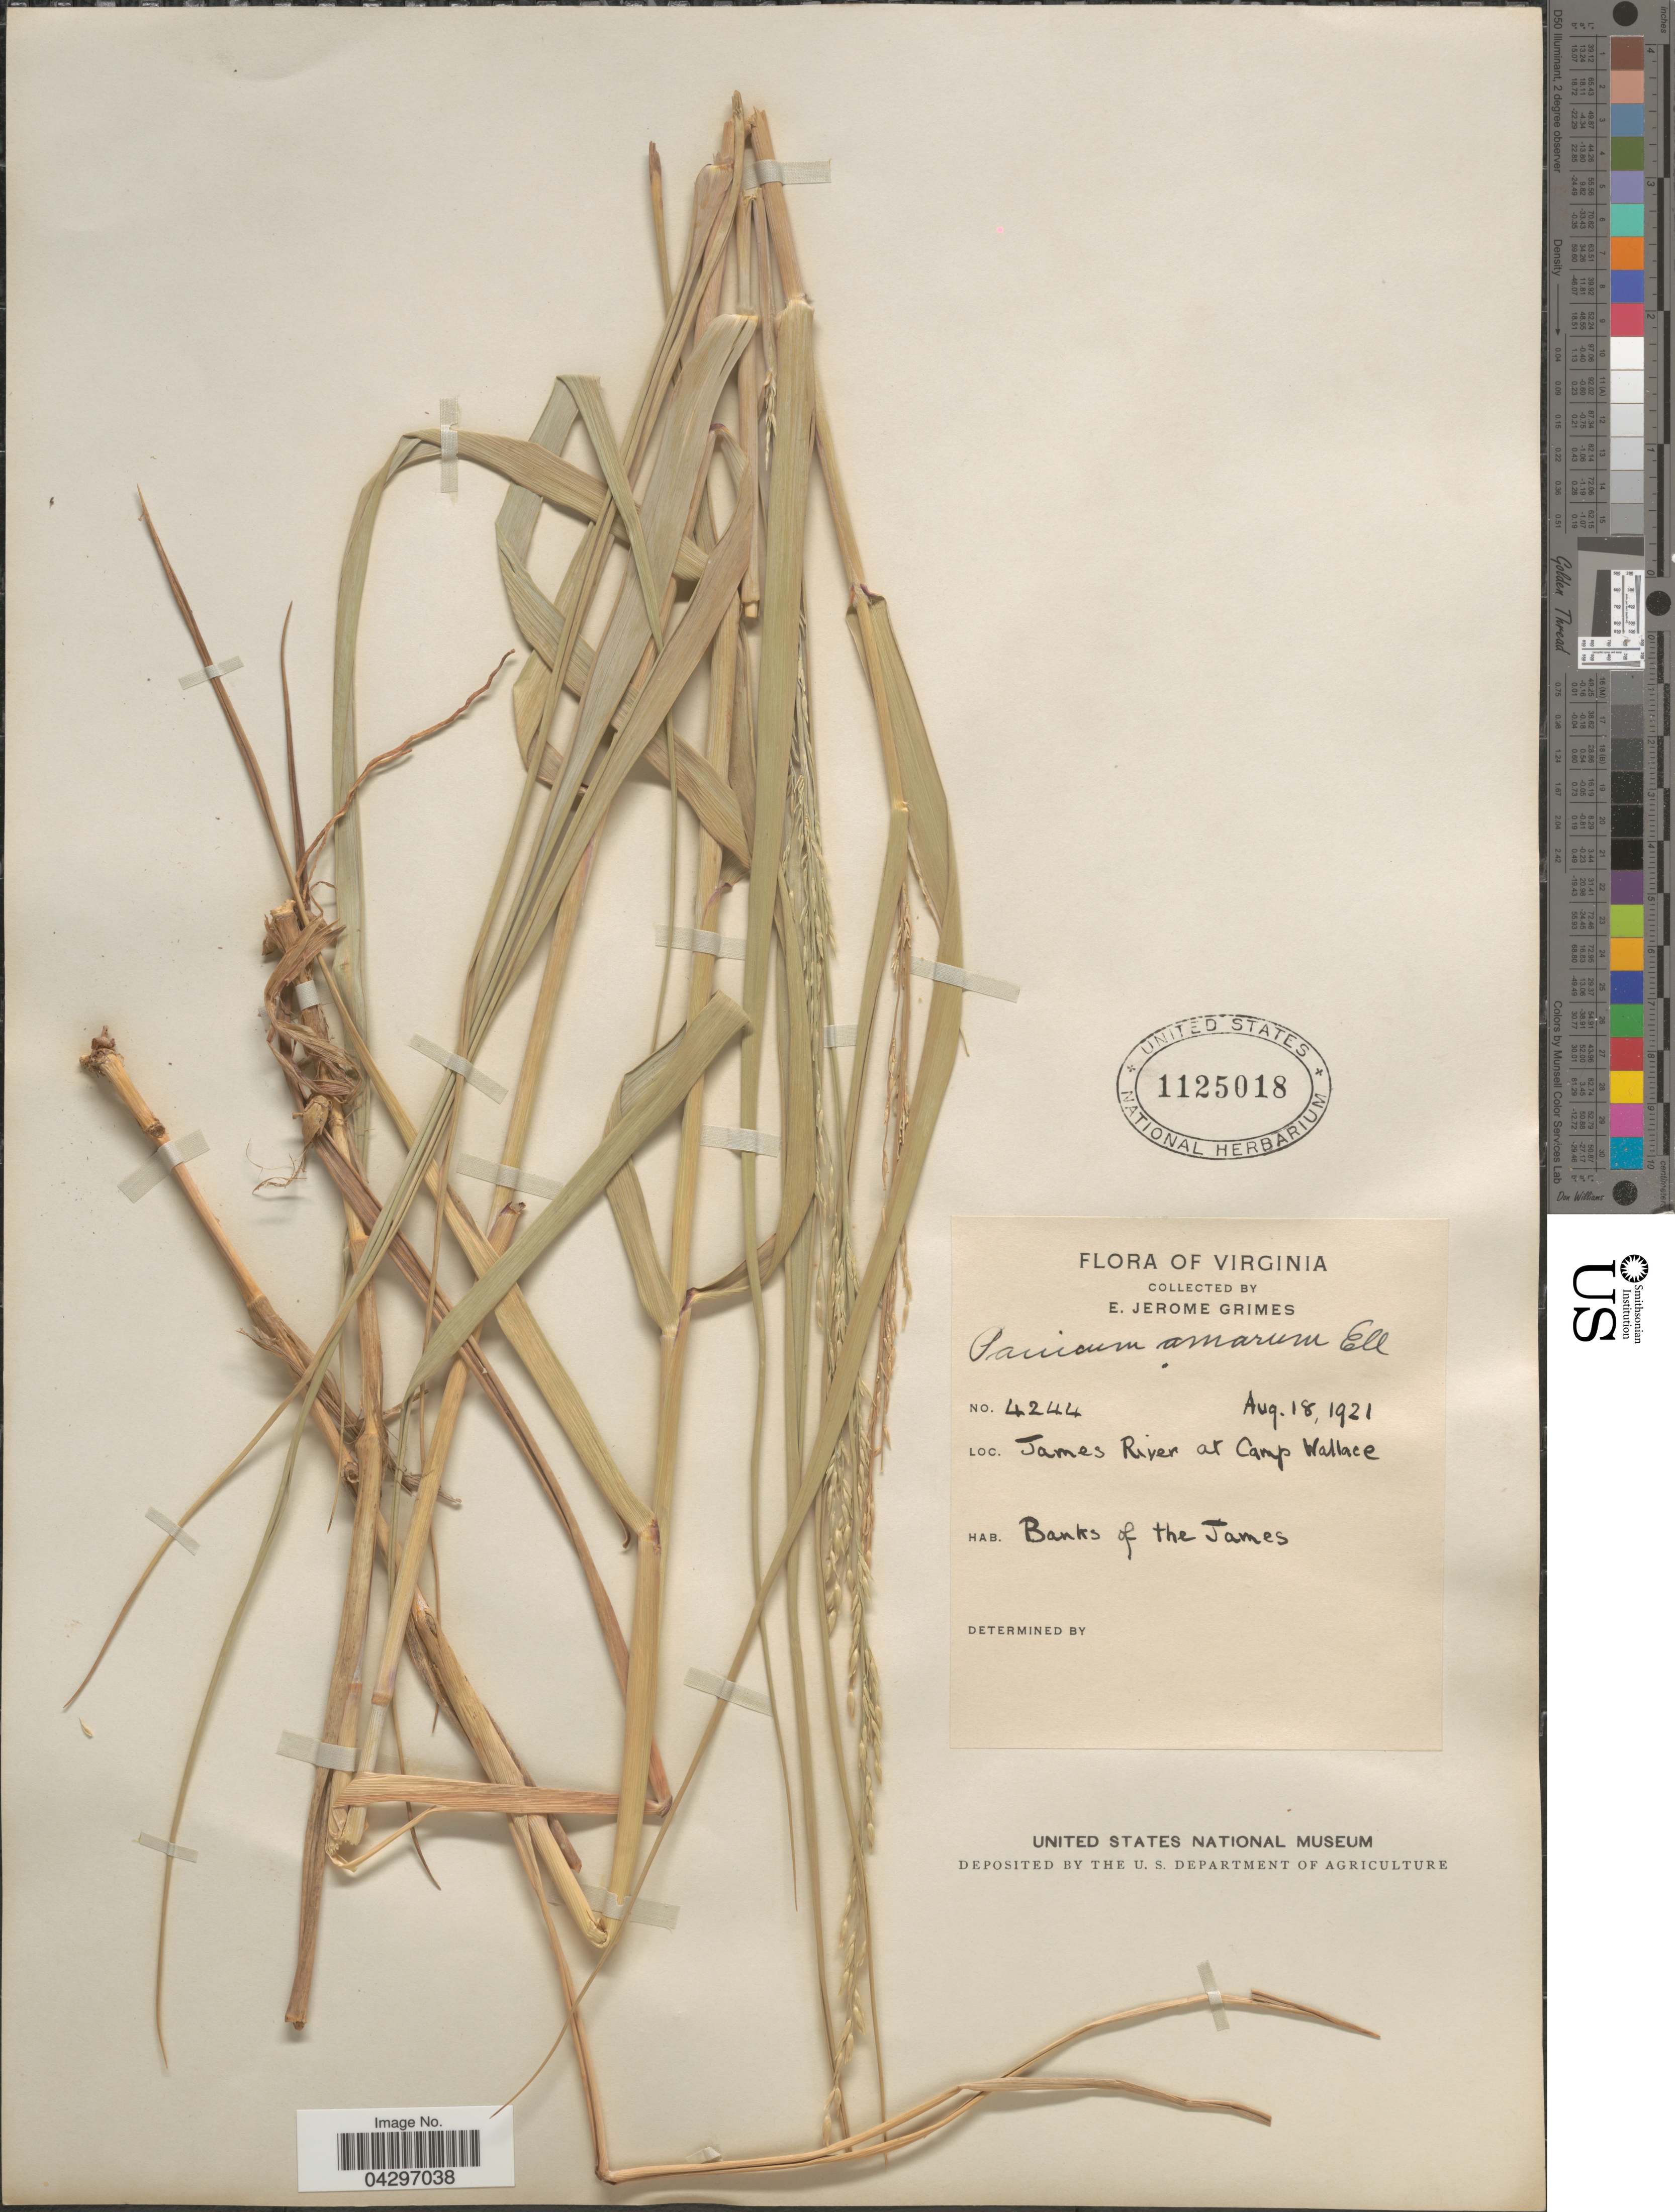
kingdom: Plantae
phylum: Tracheophyta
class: Liliopsida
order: Poales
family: Poaceae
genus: Panicum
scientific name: Panicum amarum var. amarulum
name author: (Hitchc. & Chase) Freckmann & Lelong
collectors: E. J. Grimes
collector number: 4244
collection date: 1921-08-18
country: United States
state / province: Virginia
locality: James River at Camp Wallace. Banks of the James.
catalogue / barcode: US 1125018